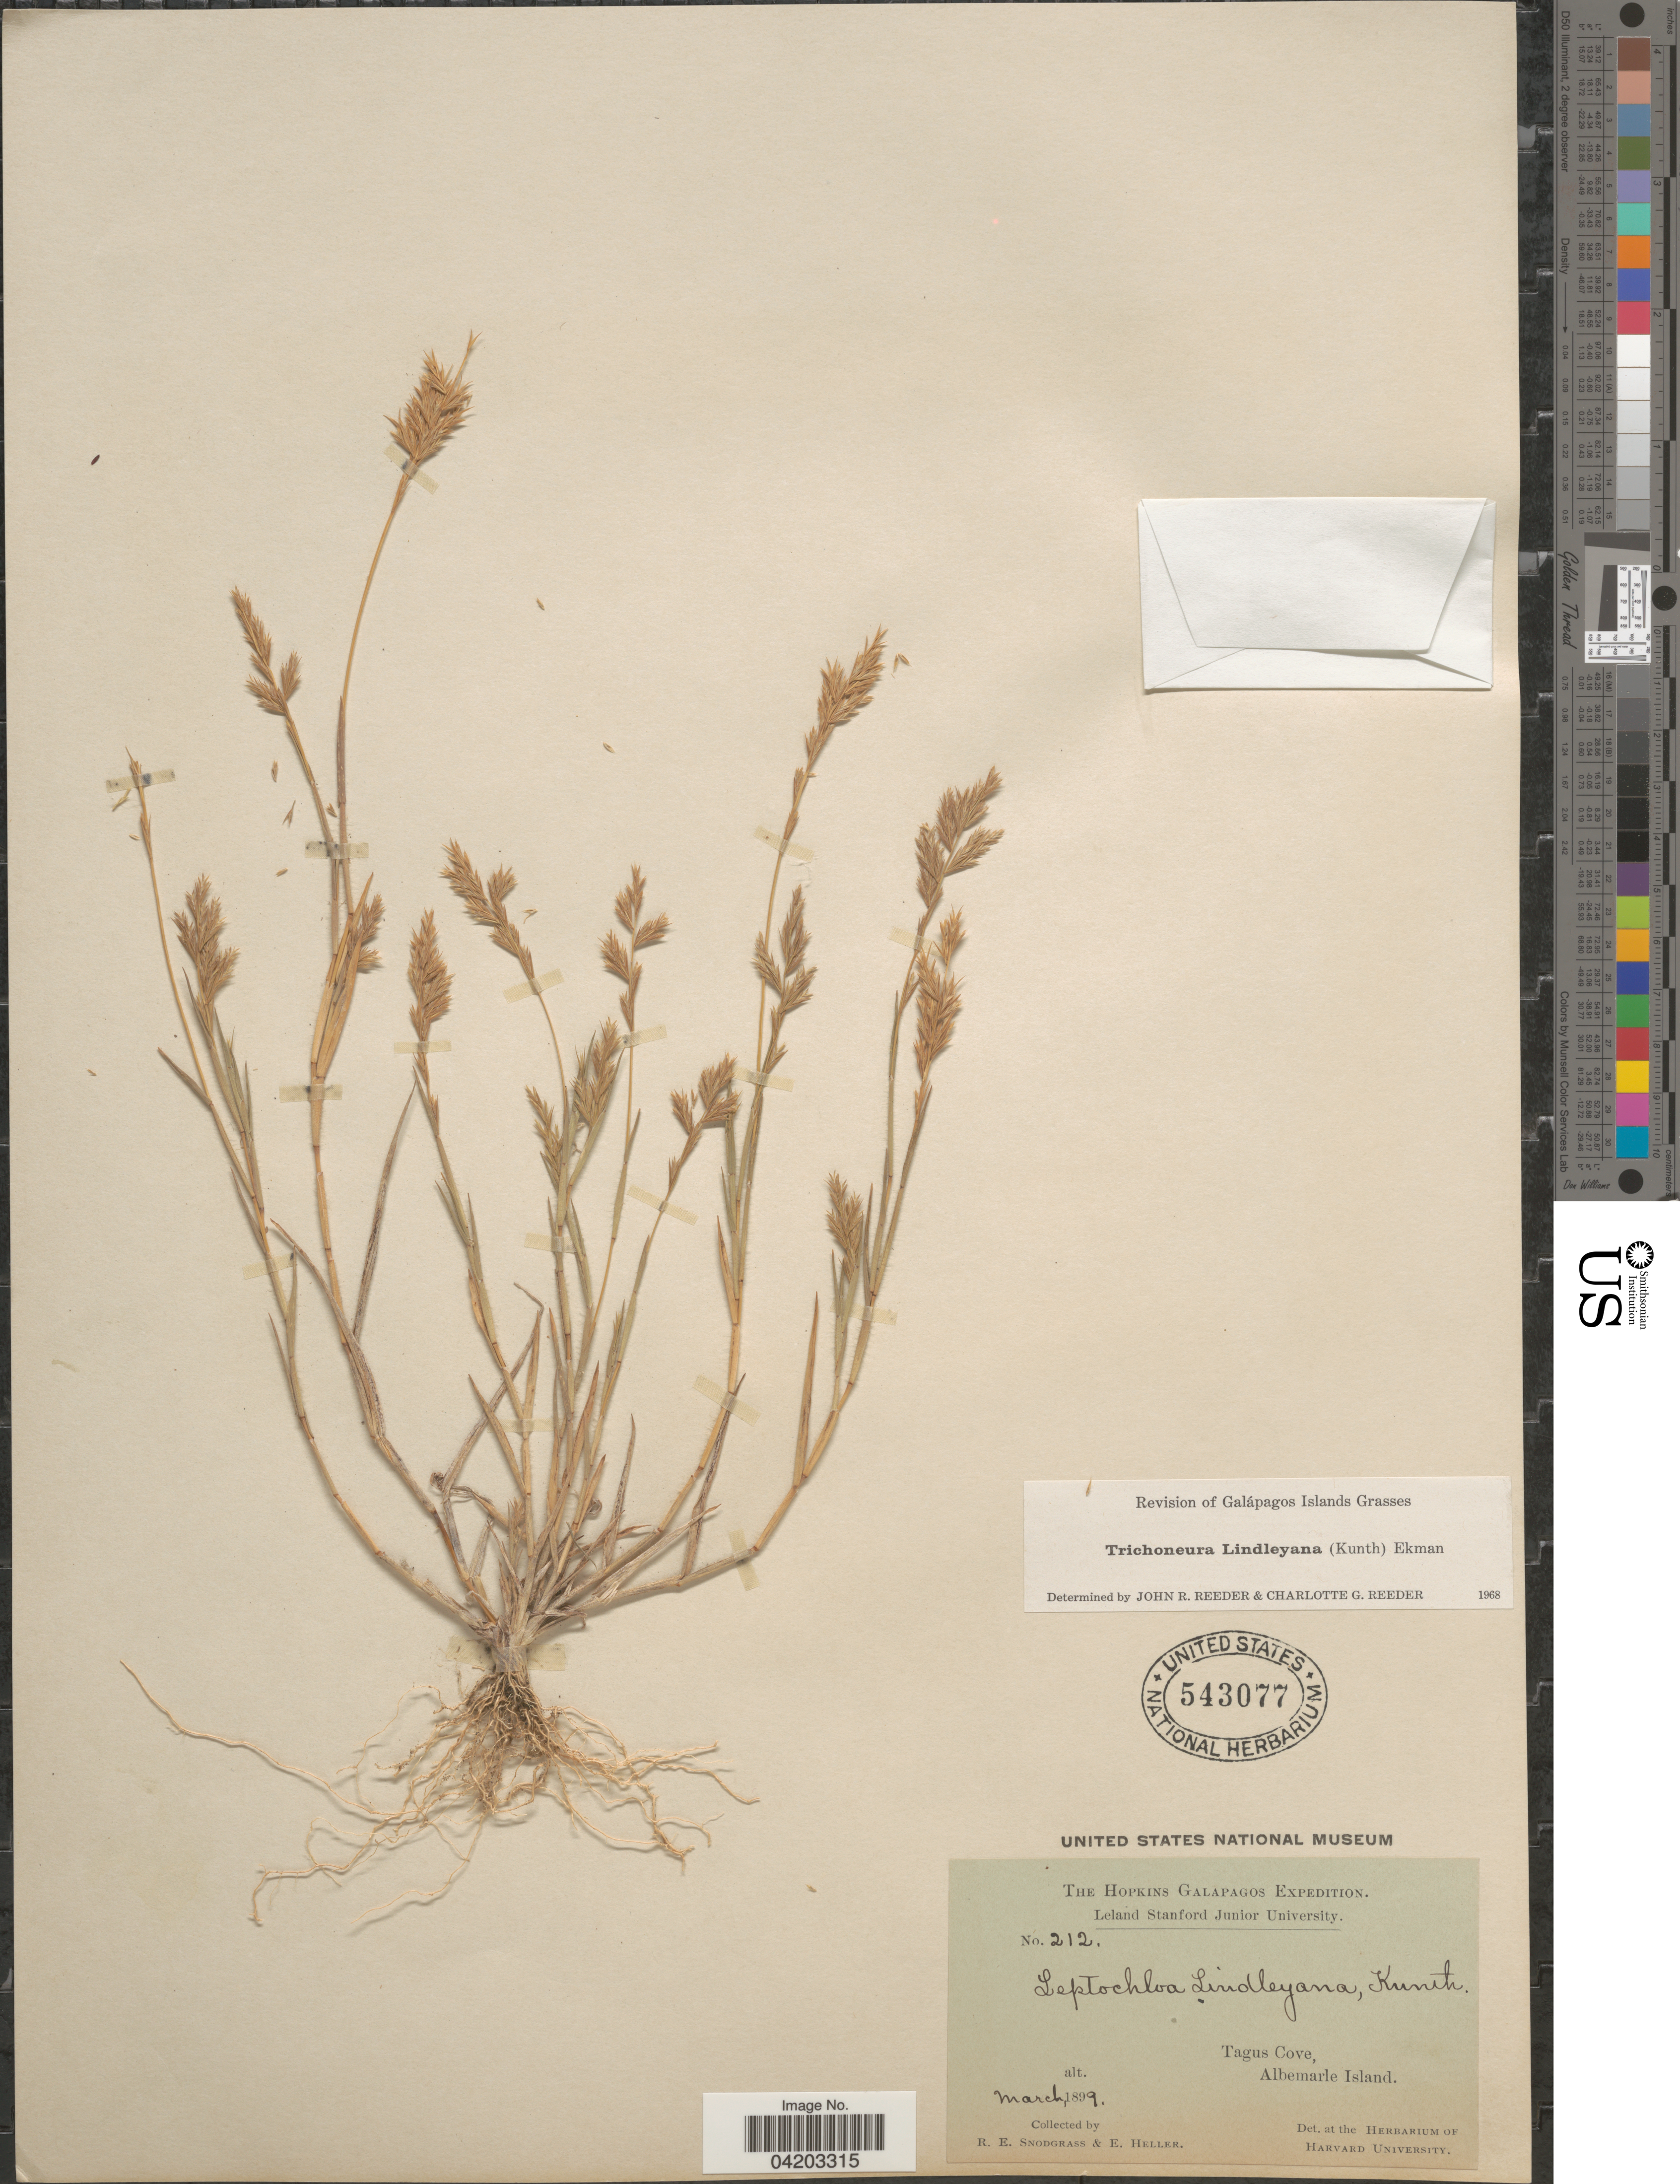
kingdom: Plantae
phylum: Tracheophyta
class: Liliopsida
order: Poales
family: Poaceae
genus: Trichoneura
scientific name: Trichoneura lindleyana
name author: (Kunth) Ekman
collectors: R. E. Snodgrass & E. Heller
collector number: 212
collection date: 1899-03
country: Ecuador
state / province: Colón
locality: The Hopkins Galapagos Expedition. Tagus Cove, Albemarle Island.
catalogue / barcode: US 543077